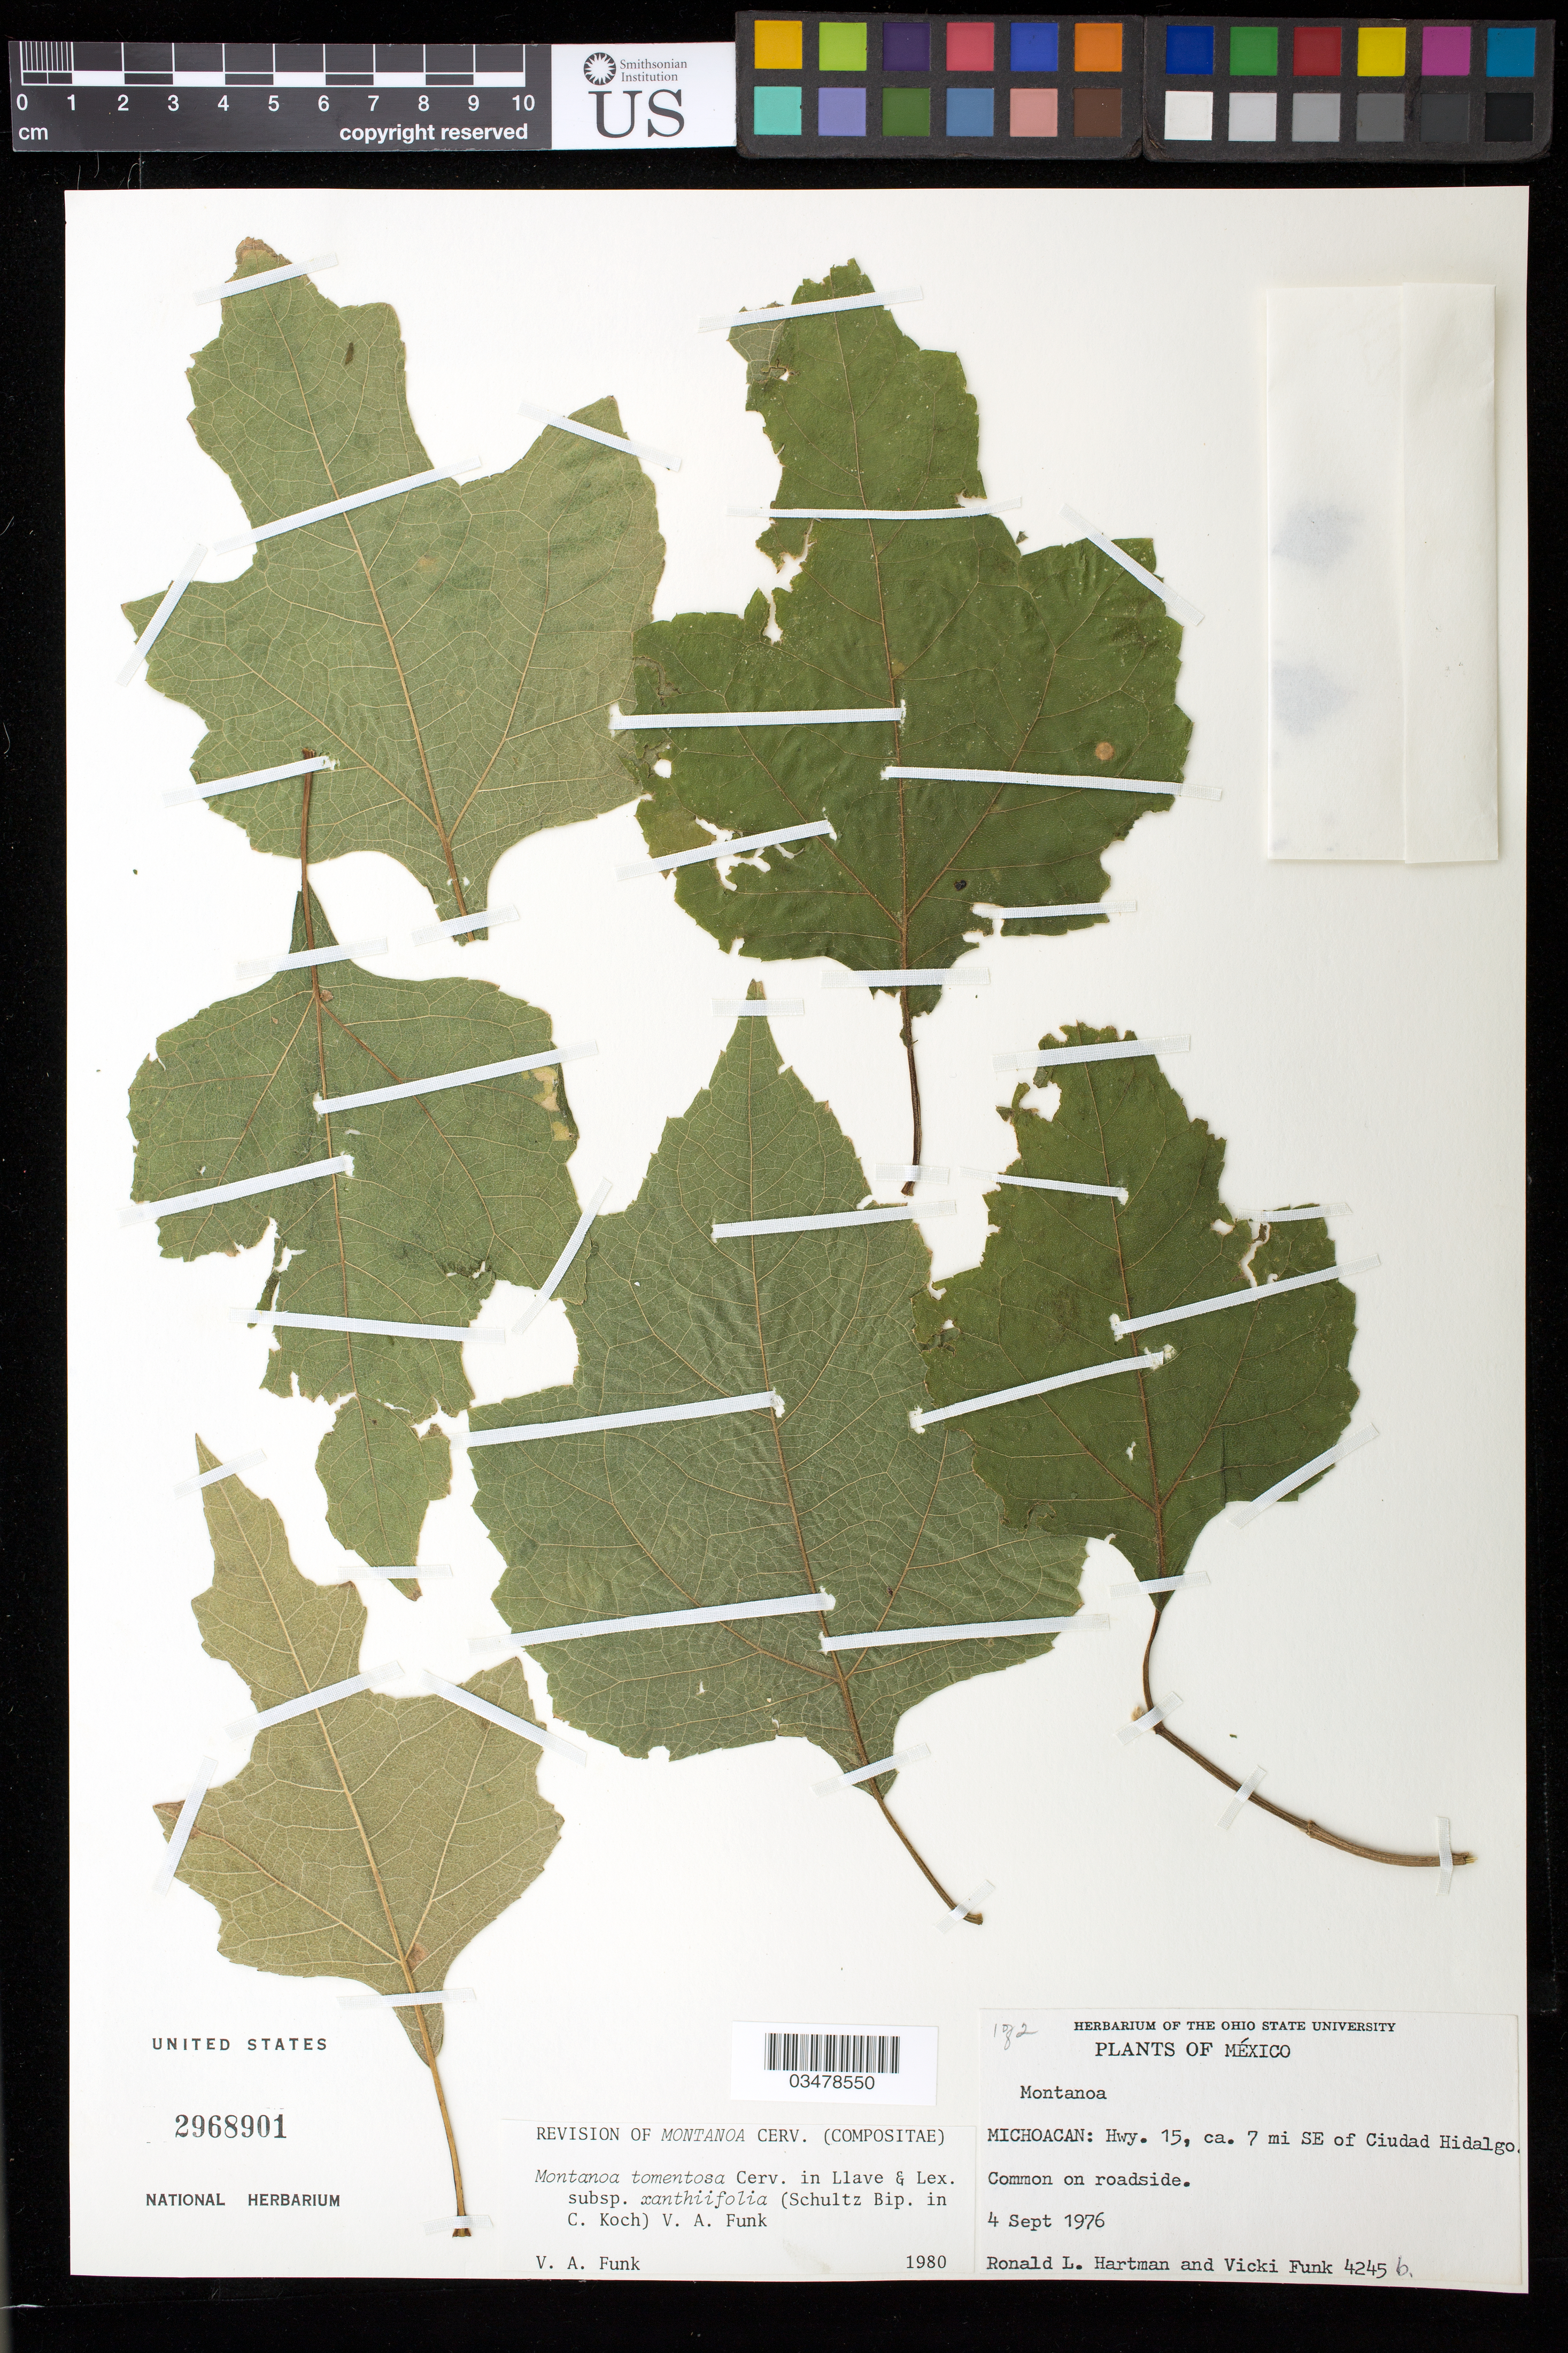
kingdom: Plantae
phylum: Tracheophyta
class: Magnoliopsida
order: Asterales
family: Asteraceae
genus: Montanoa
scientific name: Montanoa tomentosa subsp. xanthiifolia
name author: (Sch. Bip. in C. Koch) V.A. Funk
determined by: Funk, Vicki A., (BOT), Smithsonian Institution - National Museum of Natural History (UNITED STATES)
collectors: R. Hartman & V. Funk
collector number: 4245 b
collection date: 1976-09-04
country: Mexico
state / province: Michoacan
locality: Hwy 15, ca 7 mi SE of Ciudad Hidalgo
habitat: Common on roadside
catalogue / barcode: US 2968901